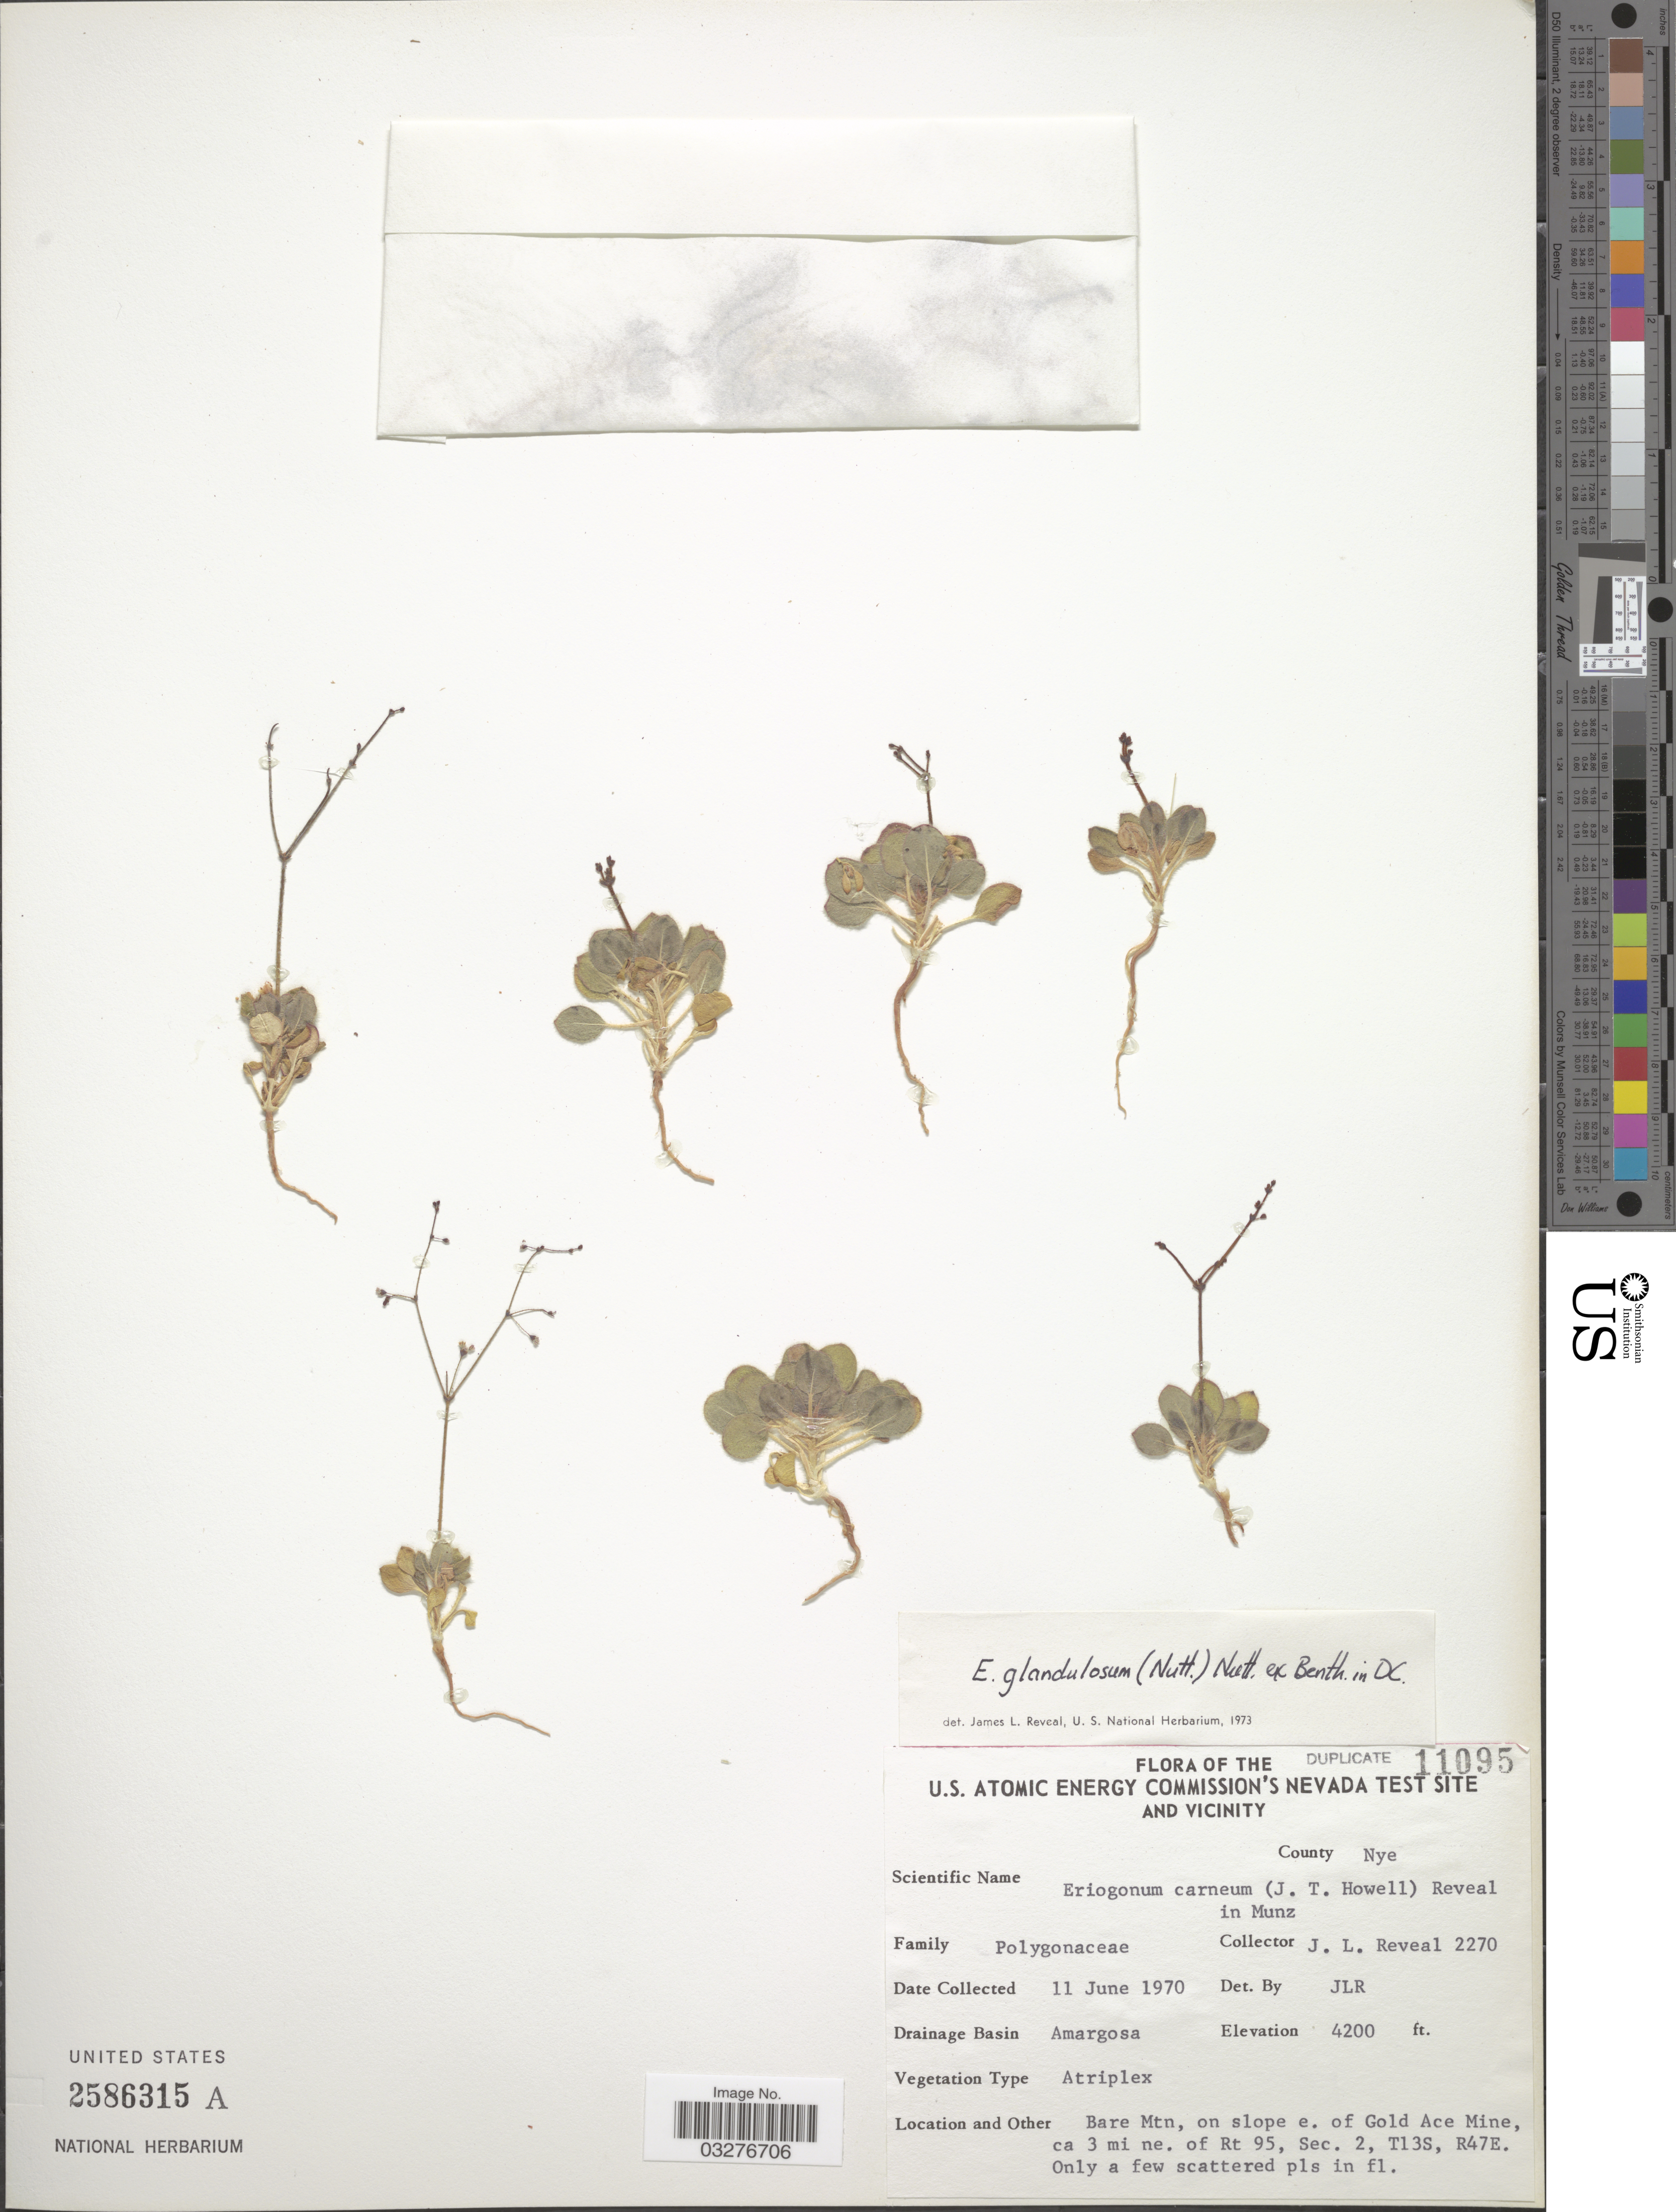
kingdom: Plantae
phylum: Tracheophyta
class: Magnoliopsida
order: Caryophyllales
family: Polygonaceae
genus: Eriogonum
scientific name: Eriogonum glandulosum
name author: (Nutt.) Nutt. ex Benth.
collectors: J. L. Reveal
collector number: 2270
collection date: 1970-06-11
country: United States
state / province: Nevada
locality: U. S. Atomic Energy Commission's Nevada Test Site and Vicinity. County Nye. Drainage Basin Amargosa. Bare Mtn, on slope e. of Gold Ace Mine, ca 3 mi ne. of Rt 95, Sec.2, T13S, R47E.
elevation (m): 1280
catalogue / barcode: US 2586315A